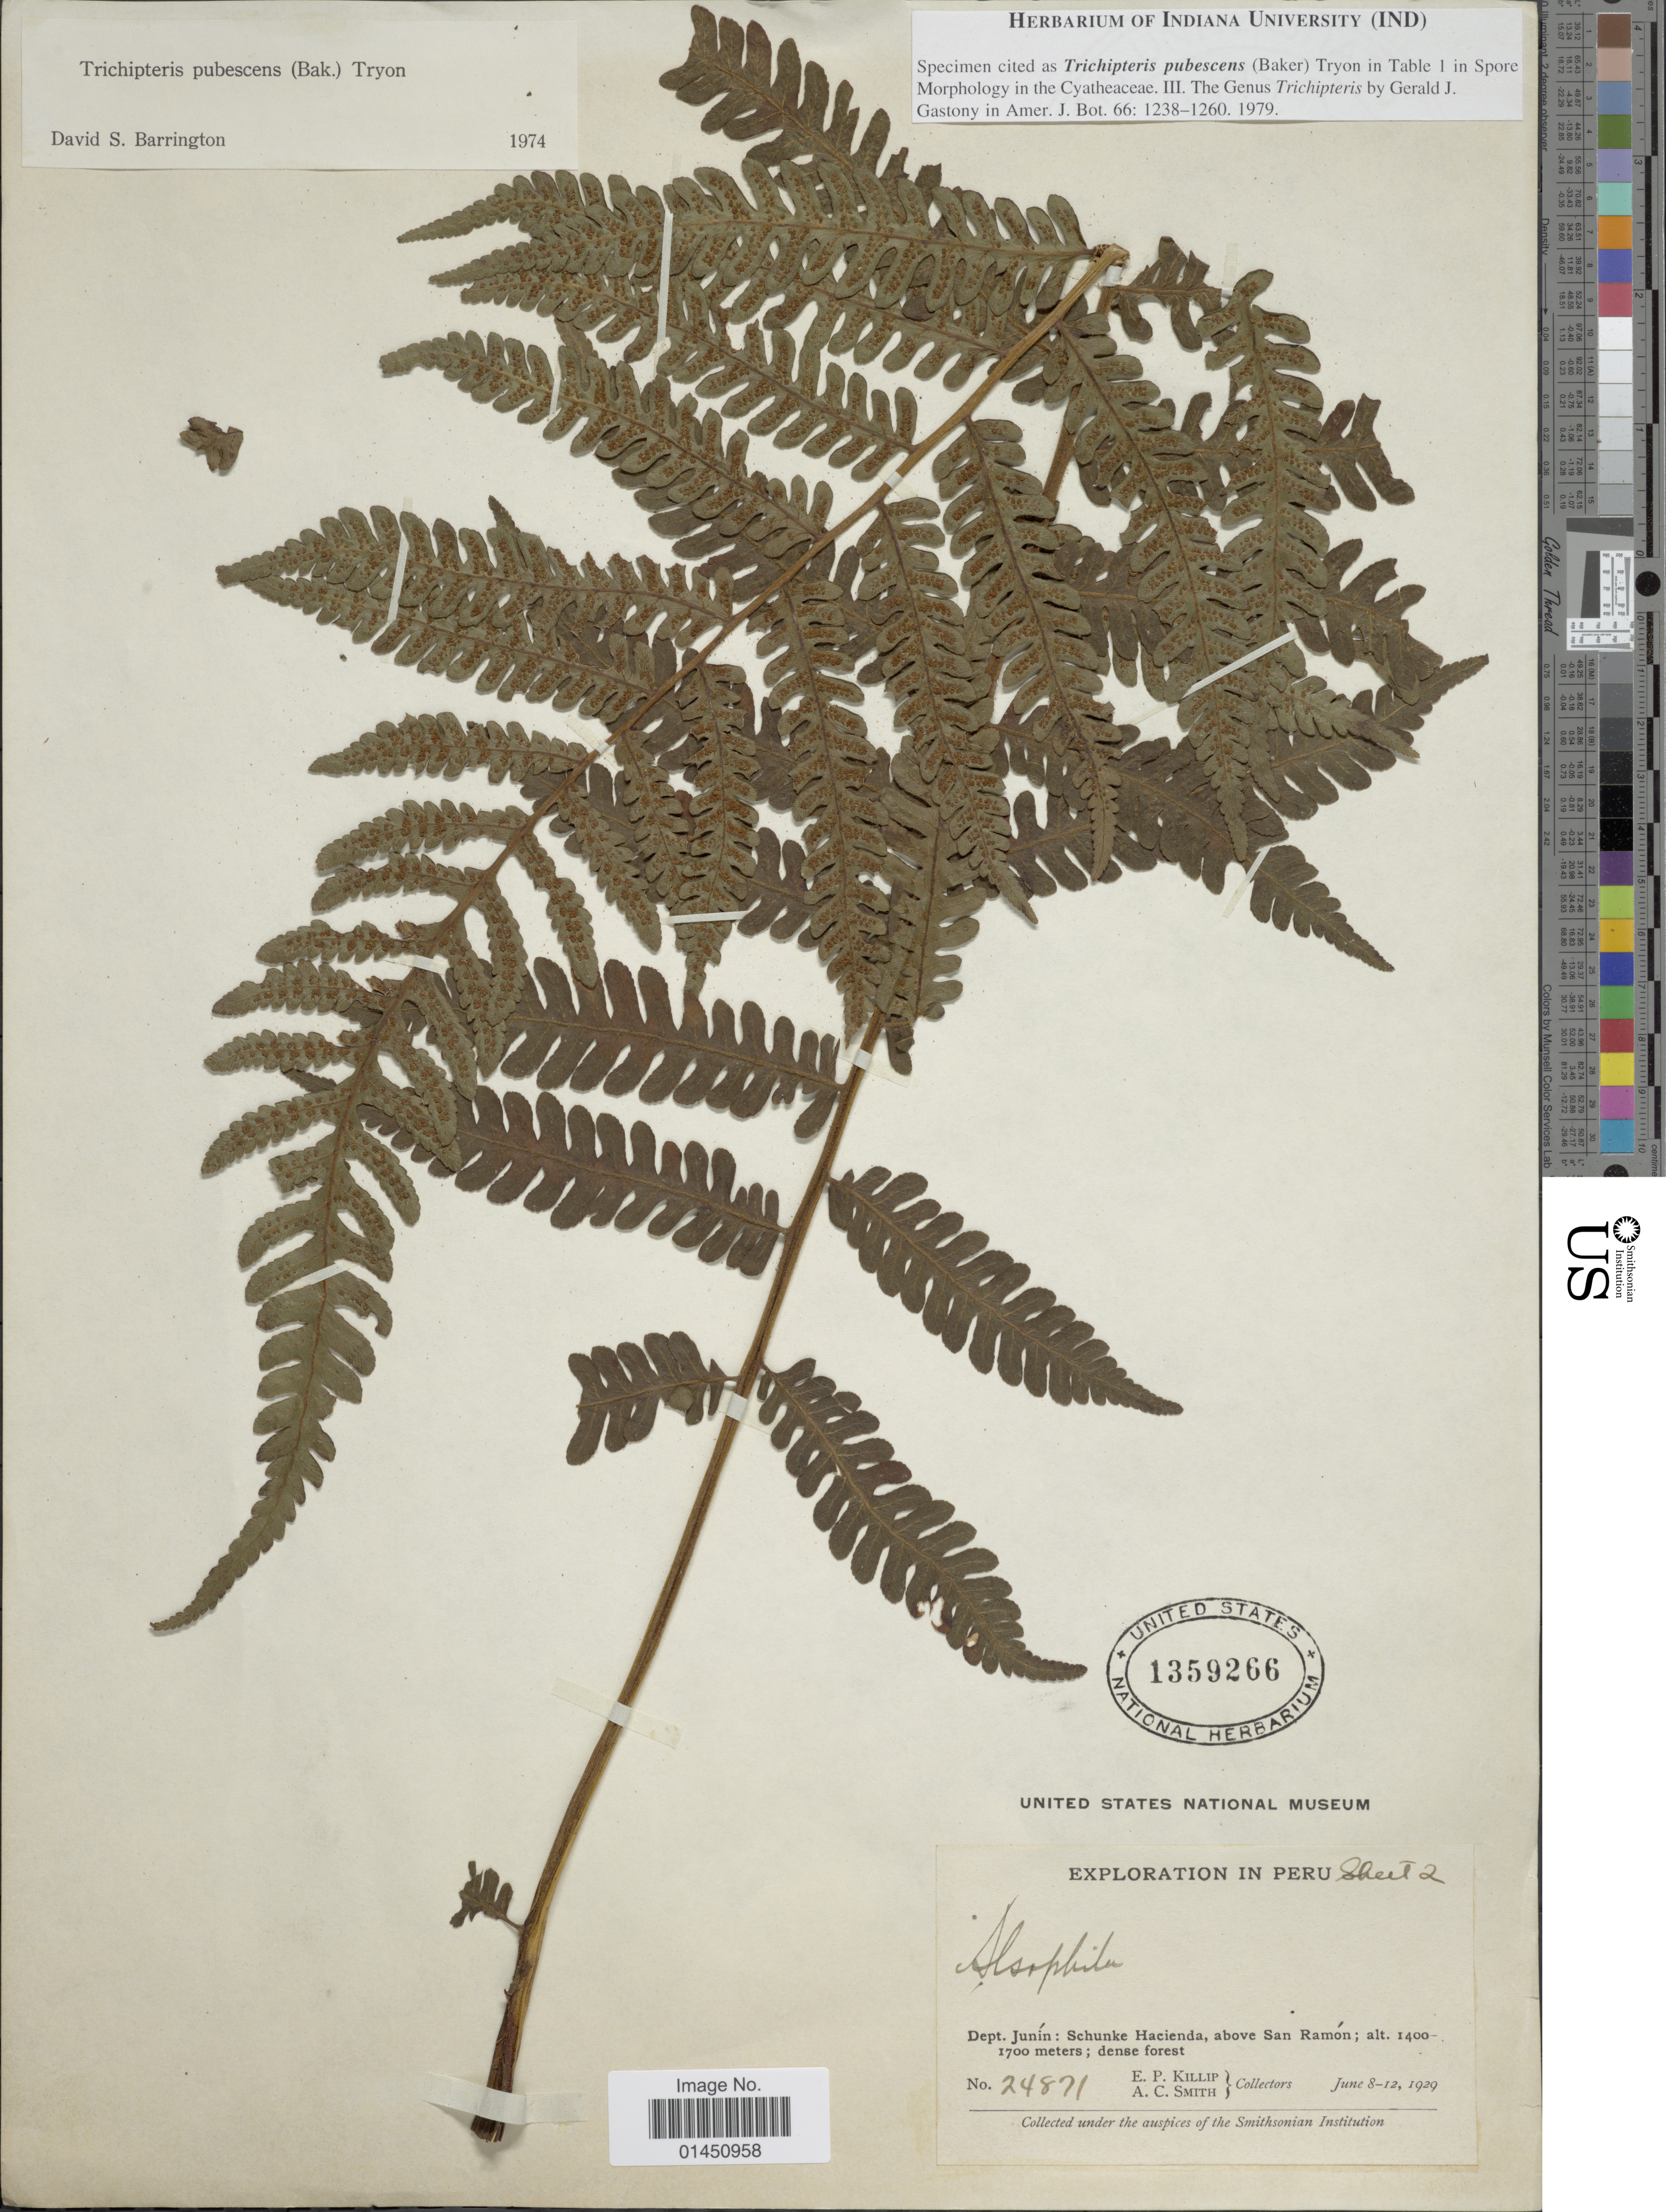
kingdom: Plantae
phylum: Tracheophyta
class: Polypodiopsida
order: Cyatheales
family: Cyatheaceae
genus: Cyathea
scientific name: Cyathea bipinnatifida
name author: (Baker) Domin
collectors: E. P. Killip & A. C. Smith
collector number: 24871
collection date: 1929-06-08/1929-06-12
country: Peru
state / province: Junín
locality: Schunke Hacienda, above San Ramon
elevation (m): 1400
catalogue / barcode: US 1359266